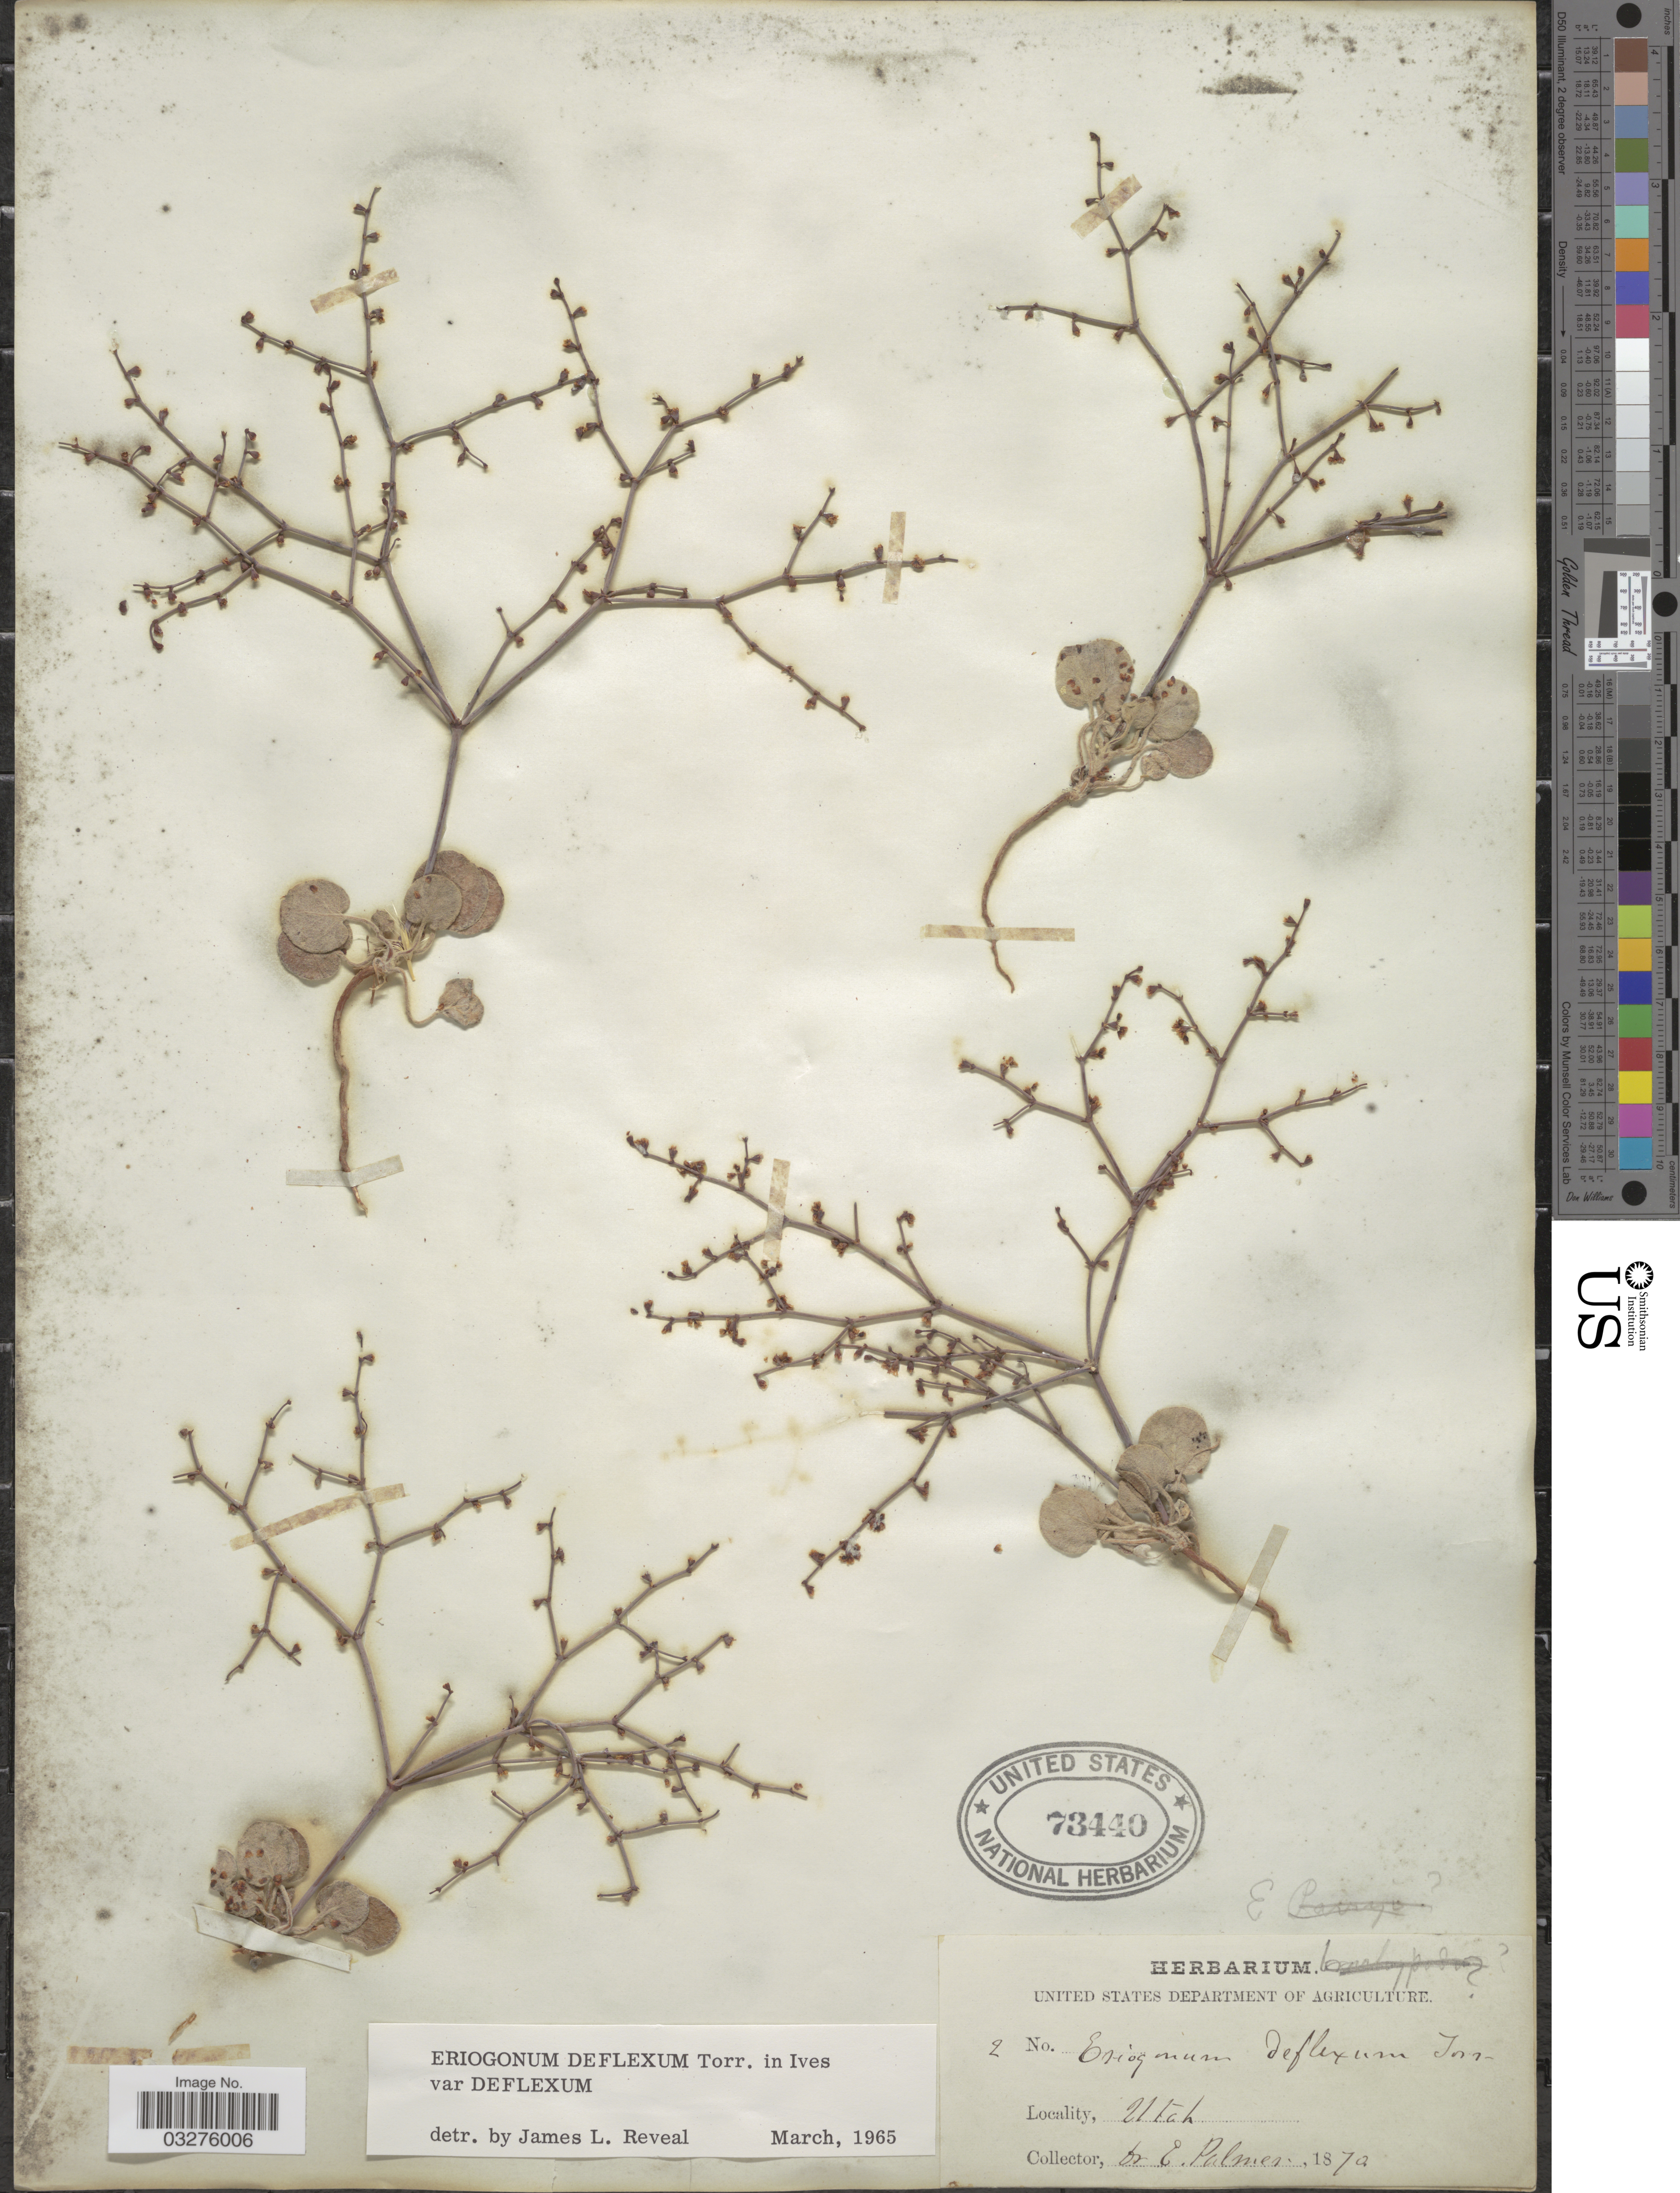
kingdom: Plantae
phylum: Tracheophyta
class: Magnoliopsida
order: Caryophyllales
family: Polygonaceae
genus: Eriogonum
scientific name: Eriogonum deflexum var. nevadense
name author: Reveal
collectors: E. Palmer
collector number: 2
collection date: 1870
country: United States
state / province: Utah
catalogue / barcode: US 73440